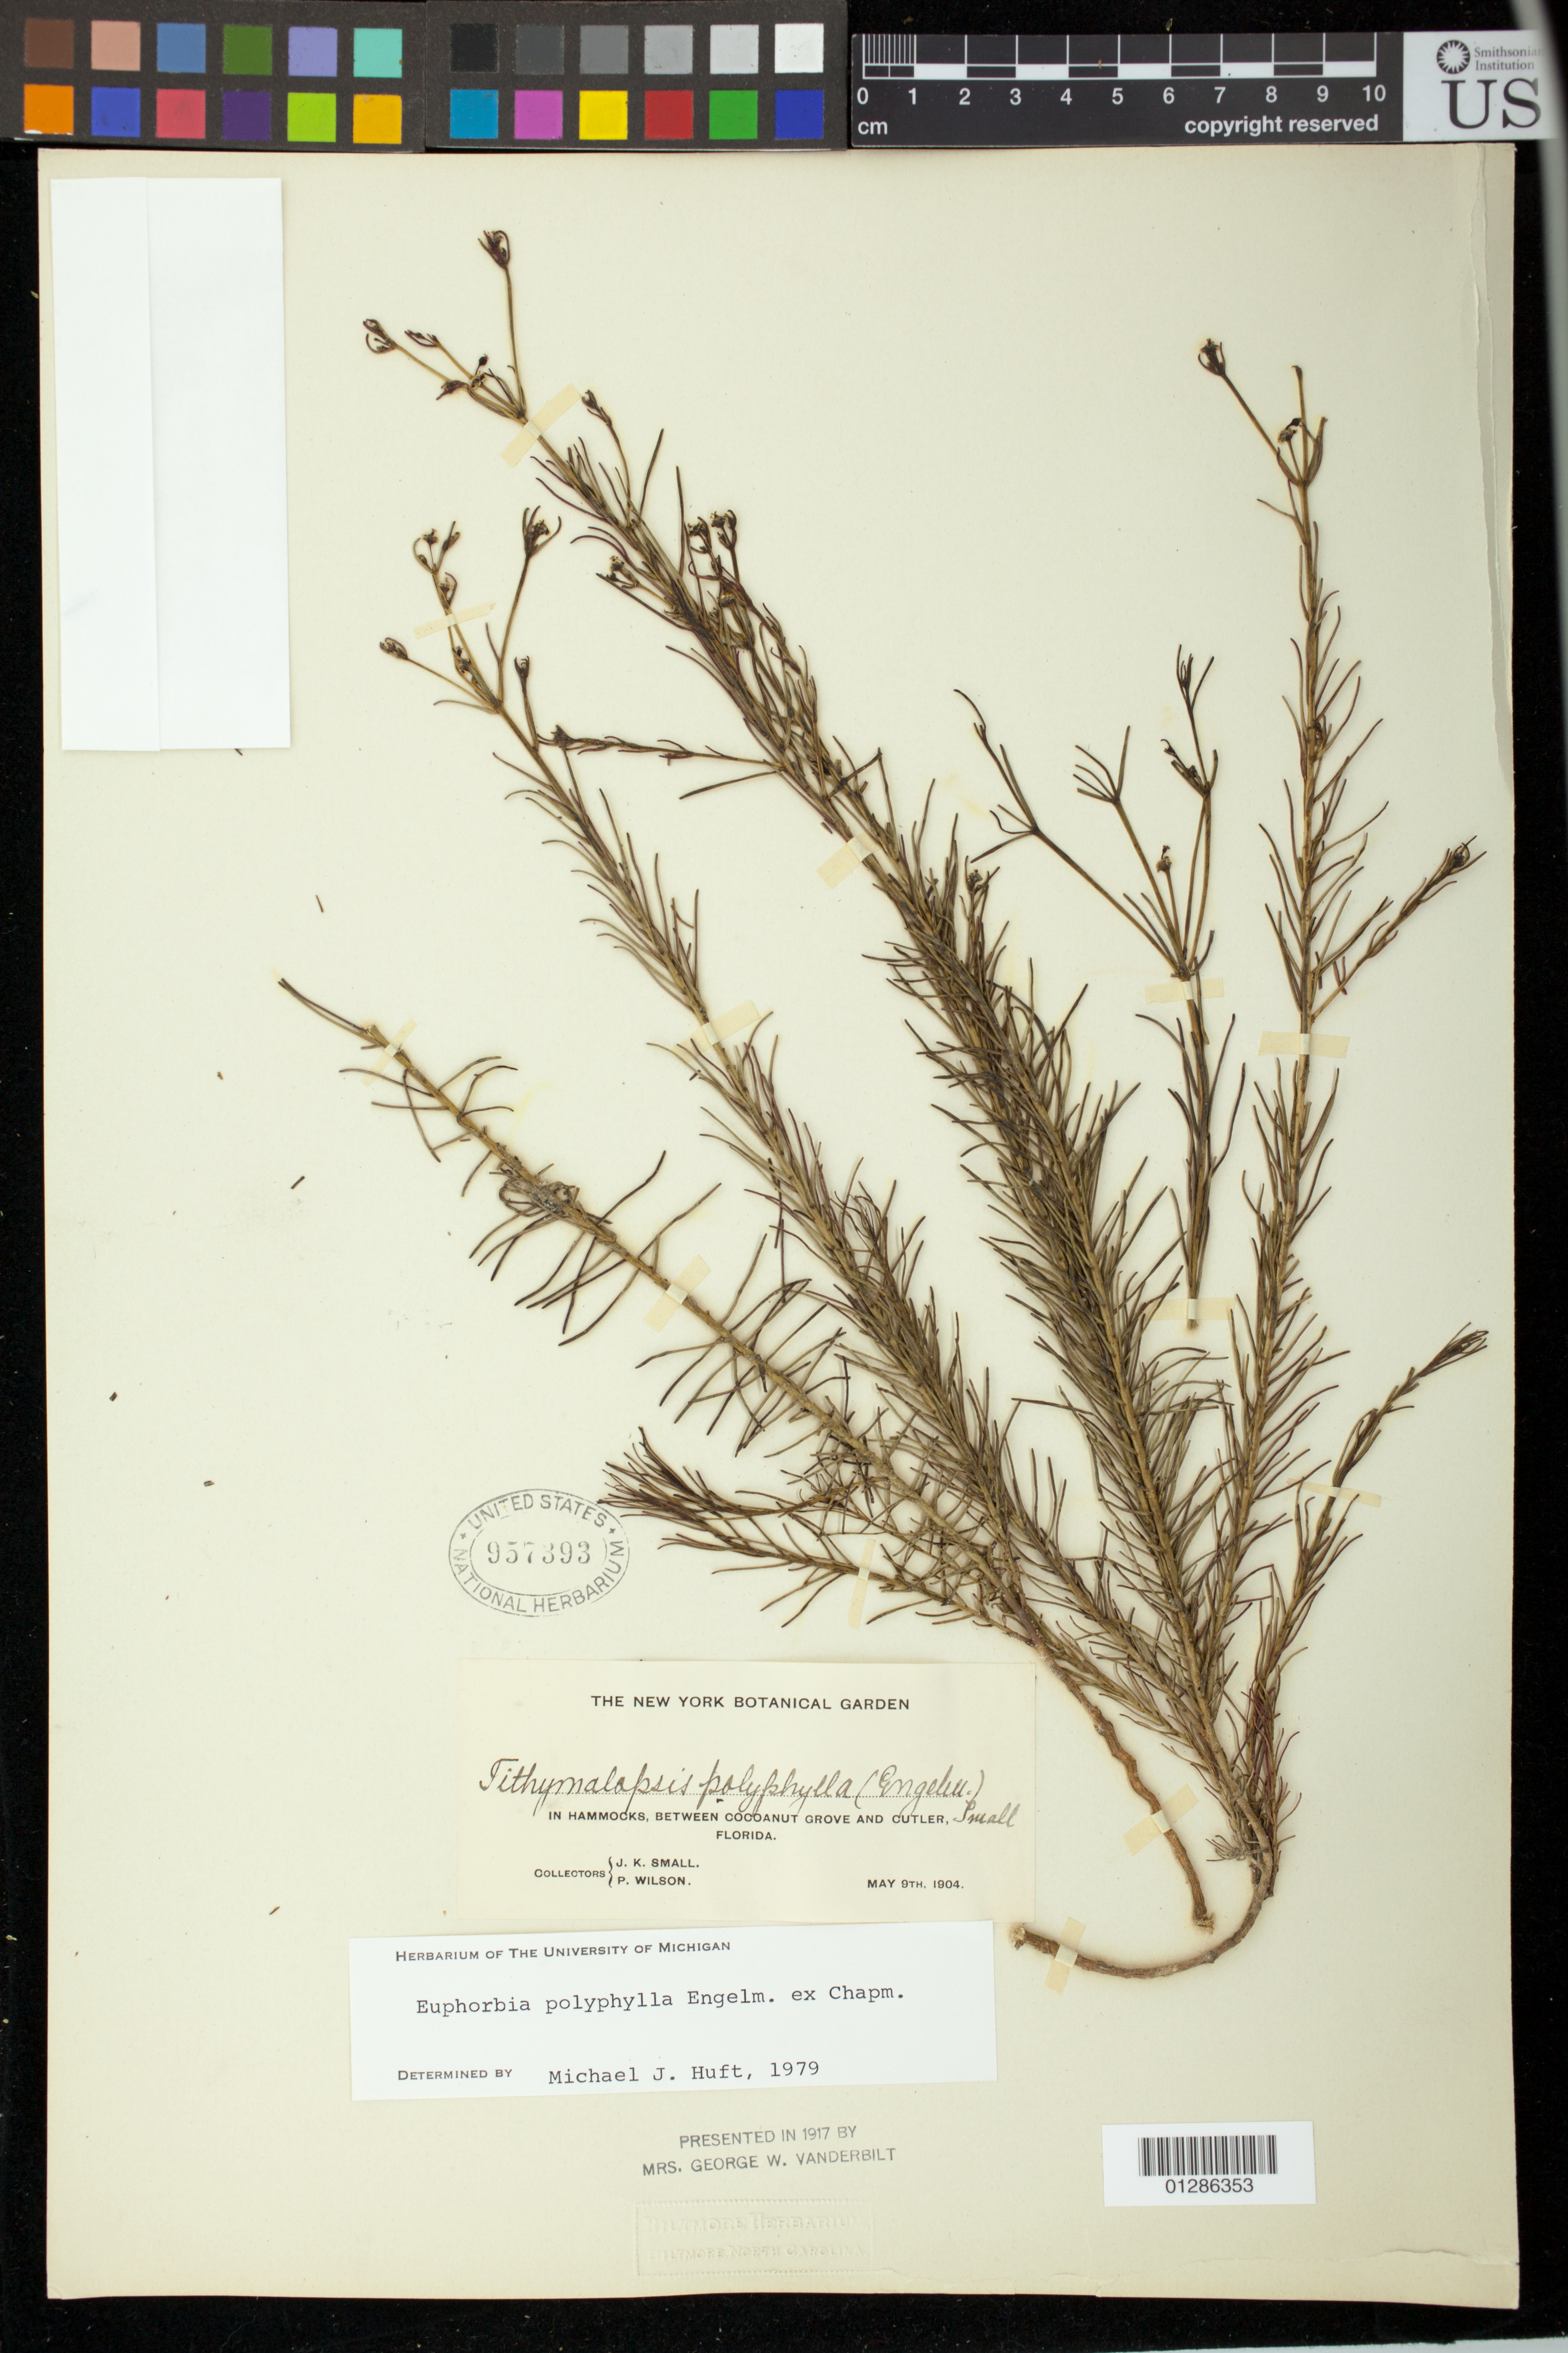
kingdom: Plantae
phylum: Tracheophyta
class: Magnoliopsida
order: Malpighiales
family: Euphorbiaceae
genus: Euphorbia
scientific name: Euphorbia polyphylla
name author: Engelm. ex Holz.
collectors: J. K. Small & P. Wilson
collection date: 1905-05-09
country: United States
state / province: Florida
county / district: Miami-Dade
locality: Between Cocoanut Grove and Cutler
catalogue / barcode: US 957393